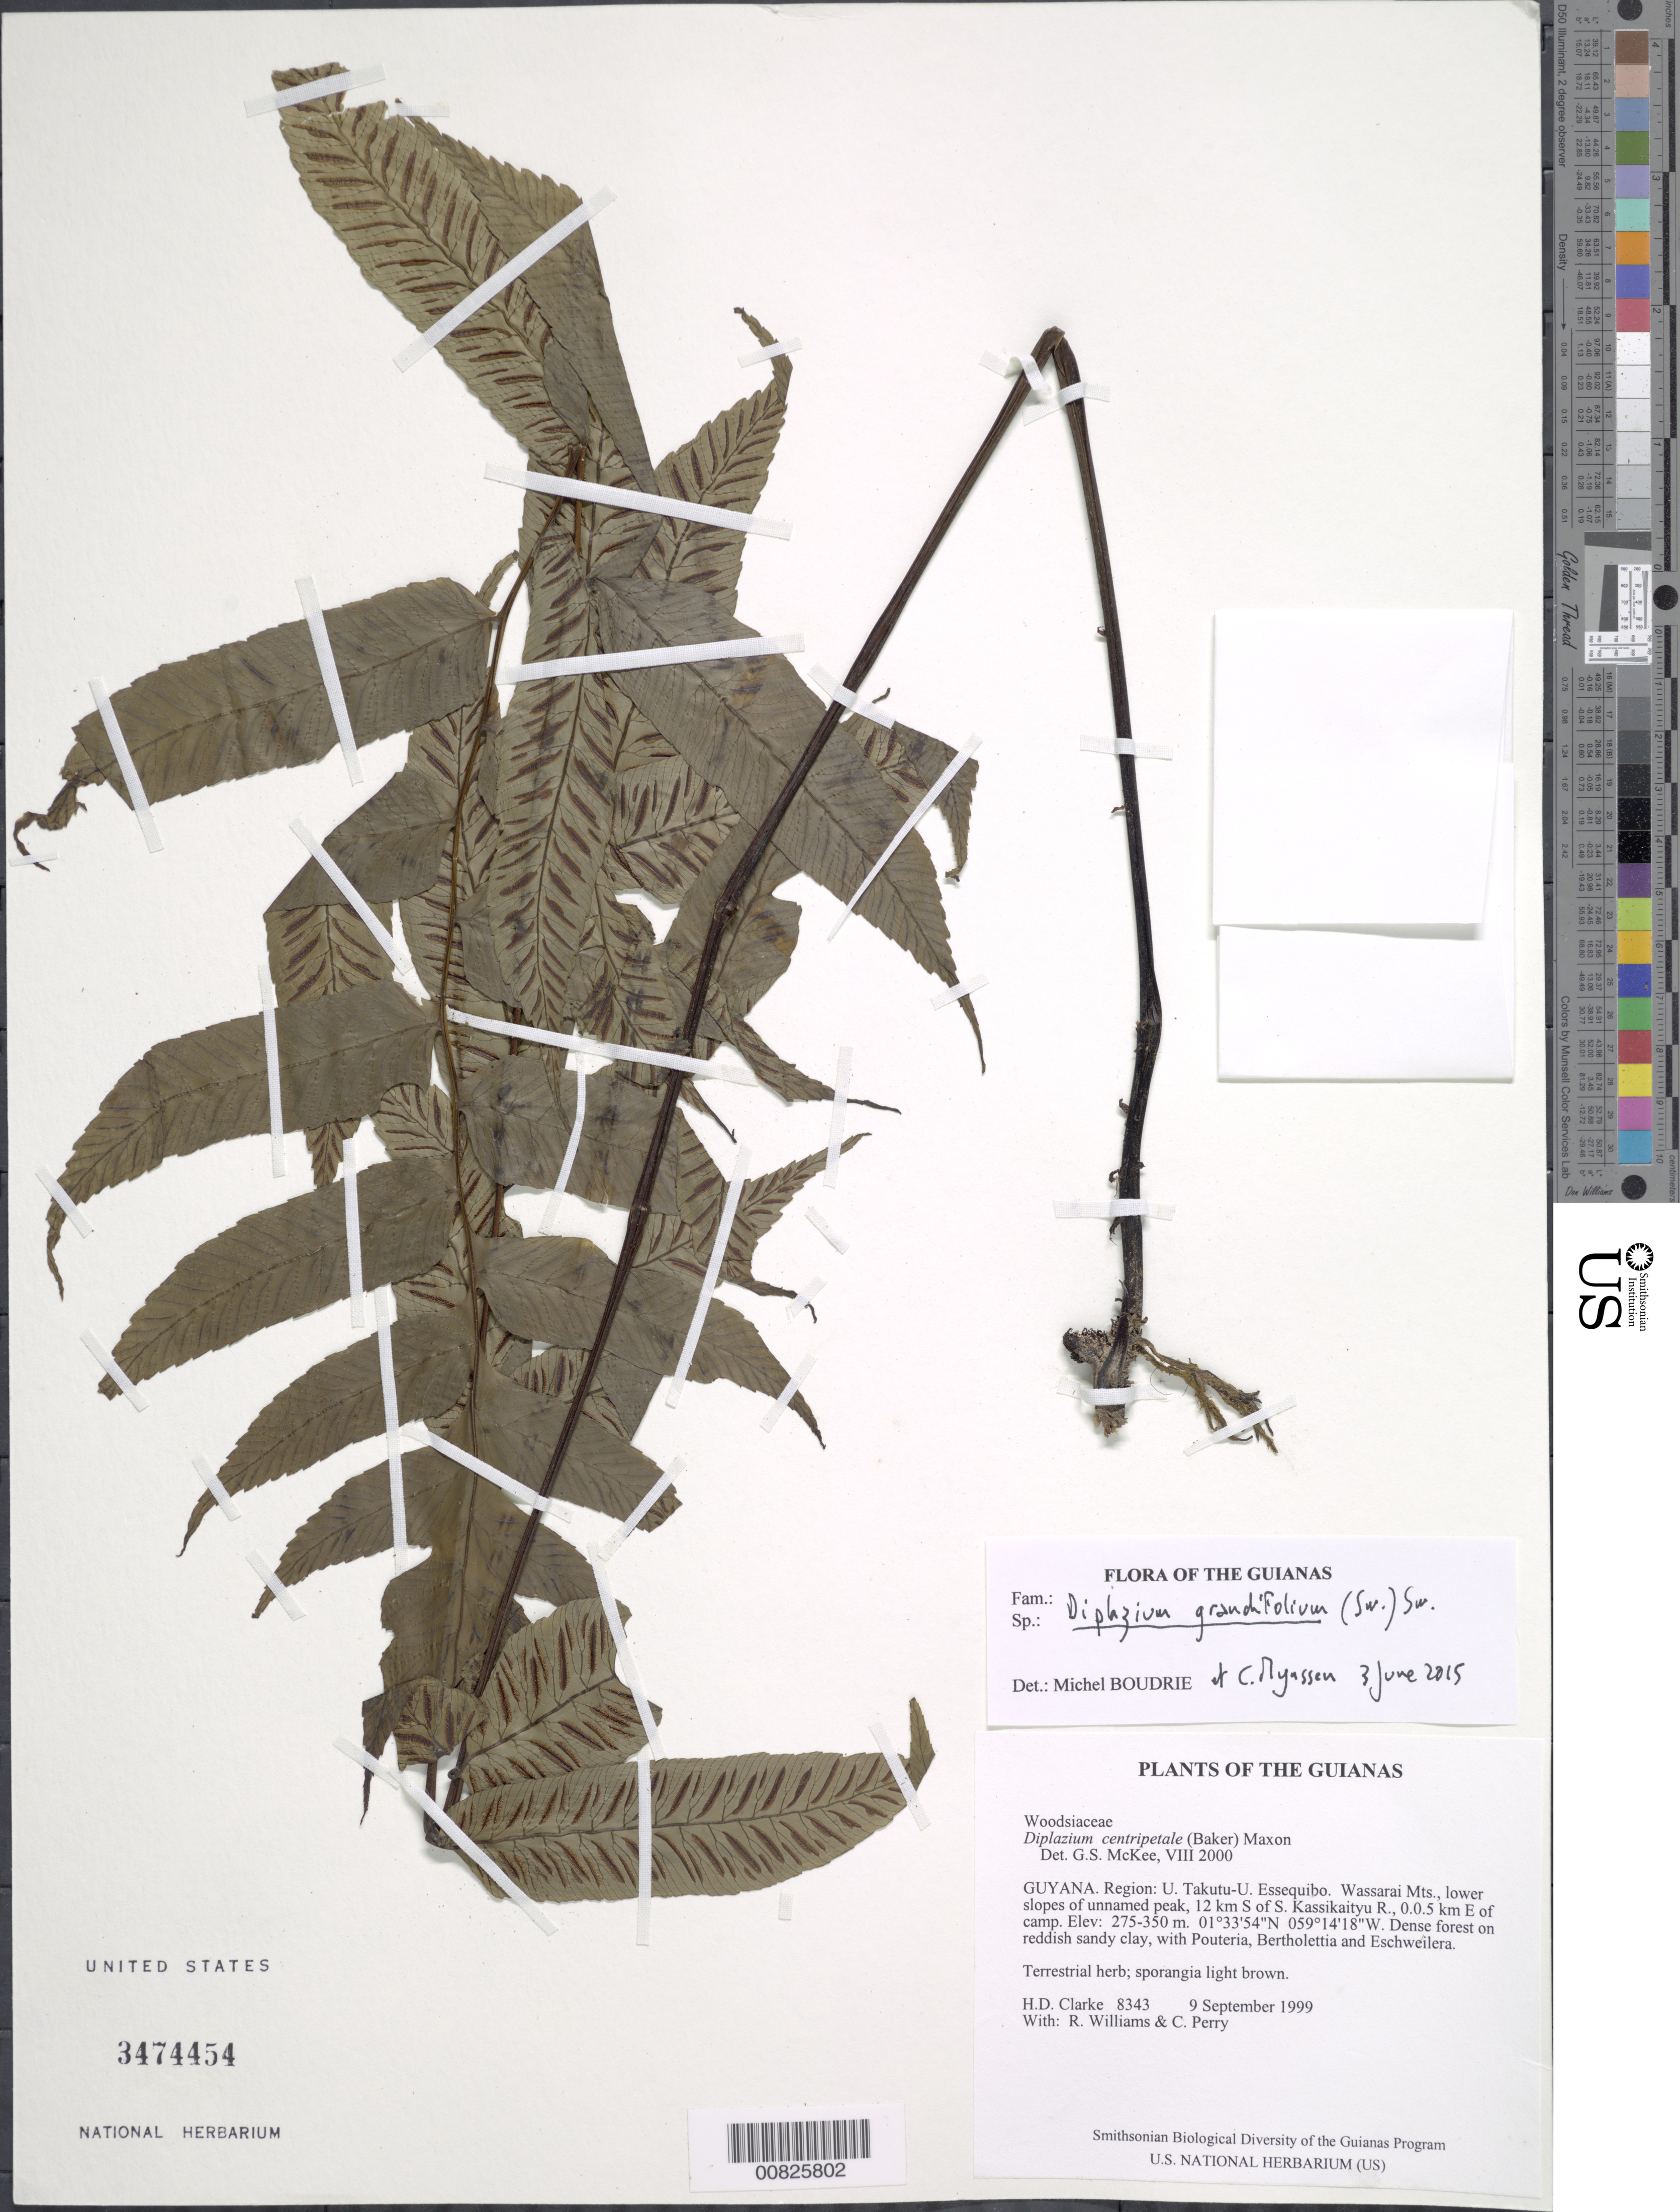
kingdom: Plantae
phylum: Tracheophyta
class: Polypodiopsida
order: Polypodiales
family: Athyriaceae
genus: Diplazium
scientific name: Diplazium grandifolium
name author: Sw.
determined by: Boudrie, M.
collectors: H. D. Clarke, R. Williams & C. Perry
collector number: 8343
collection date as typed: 9 September 1999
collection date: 1999-09-09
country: Guyana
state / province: U. Takutu-U. Essequibo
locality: Wassarai Mts., lower slopes of unnamed peak, 12 km S of S. Kassikaityu R., 0.0.5 km E of camp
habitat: Dense forest on reddish sandy clay, with Pouteria, Bertholettia and Eschweilera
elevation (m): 275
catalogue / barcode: US 3474454